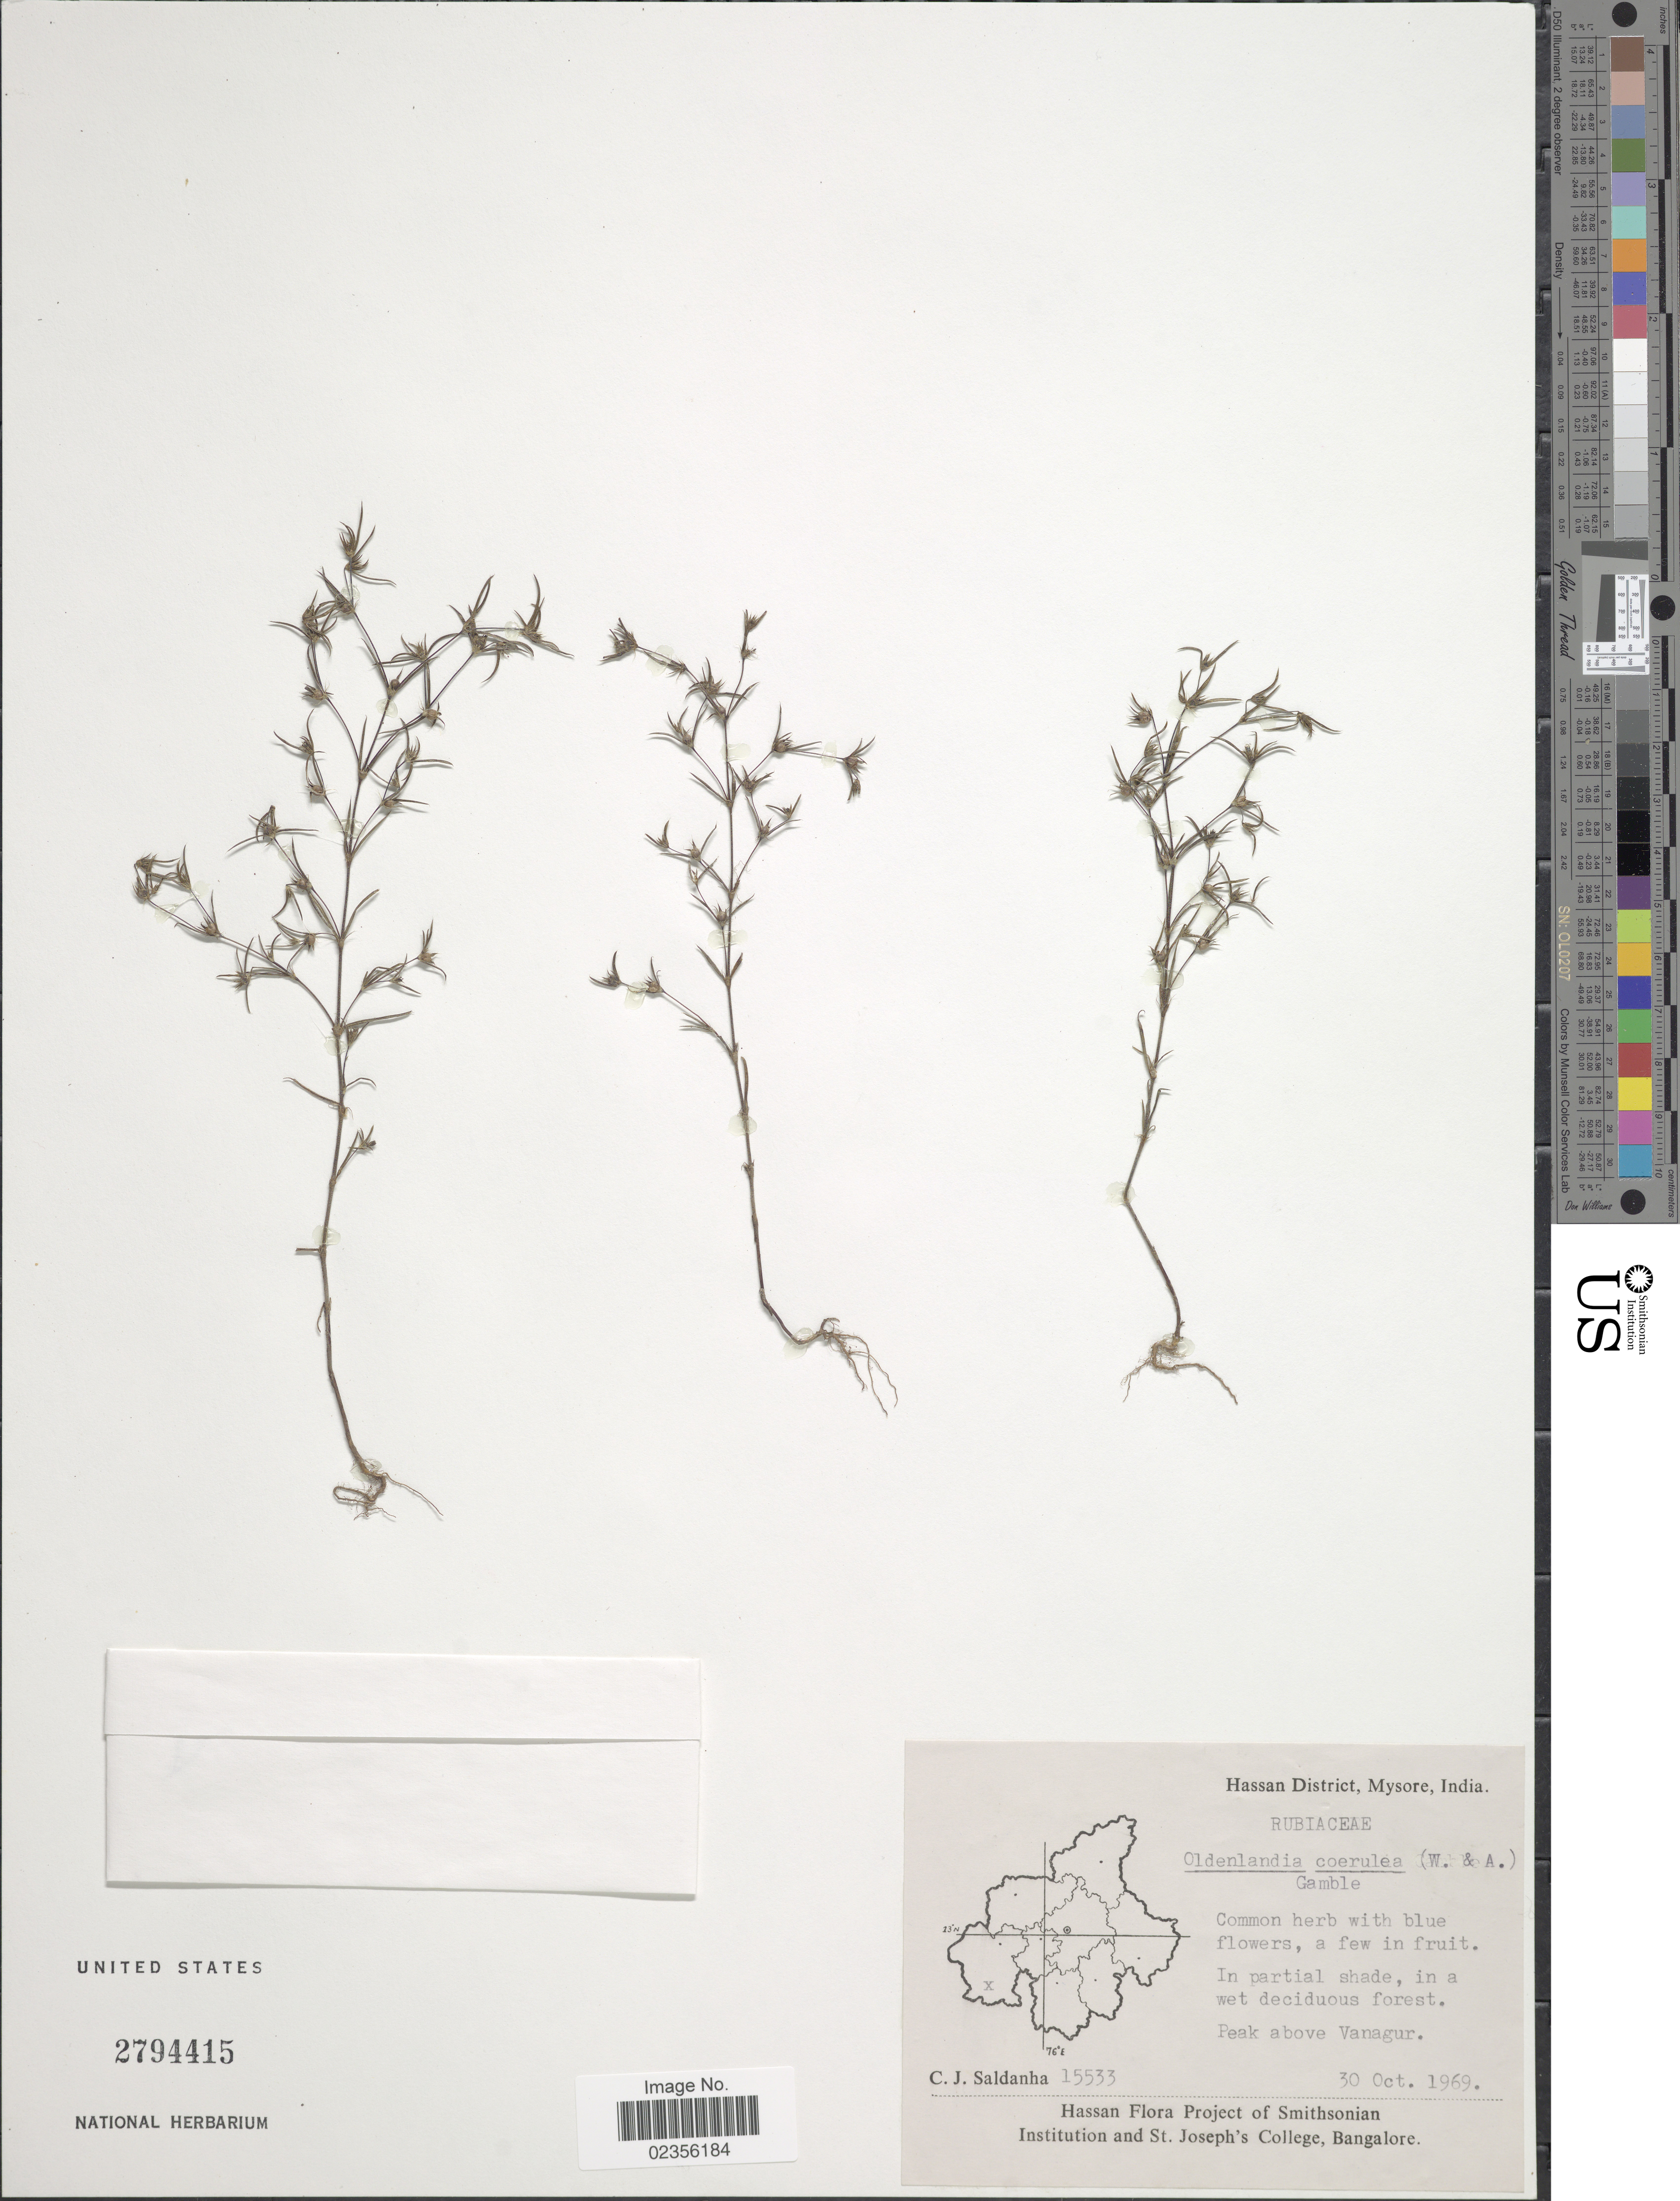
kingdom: Plantae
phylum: Tracheophyta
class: Magnoliopsida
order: Gentianales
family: Rubiaceae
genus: Hedyotis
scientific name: Hedyotis cyanantha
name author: Kurz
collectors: C. J. Saldanha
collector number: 15533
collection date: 1969-10-30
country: India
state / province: Karnataka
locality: Hassan District, Mysore. Peak above Vanagur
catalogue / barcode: US 2794415